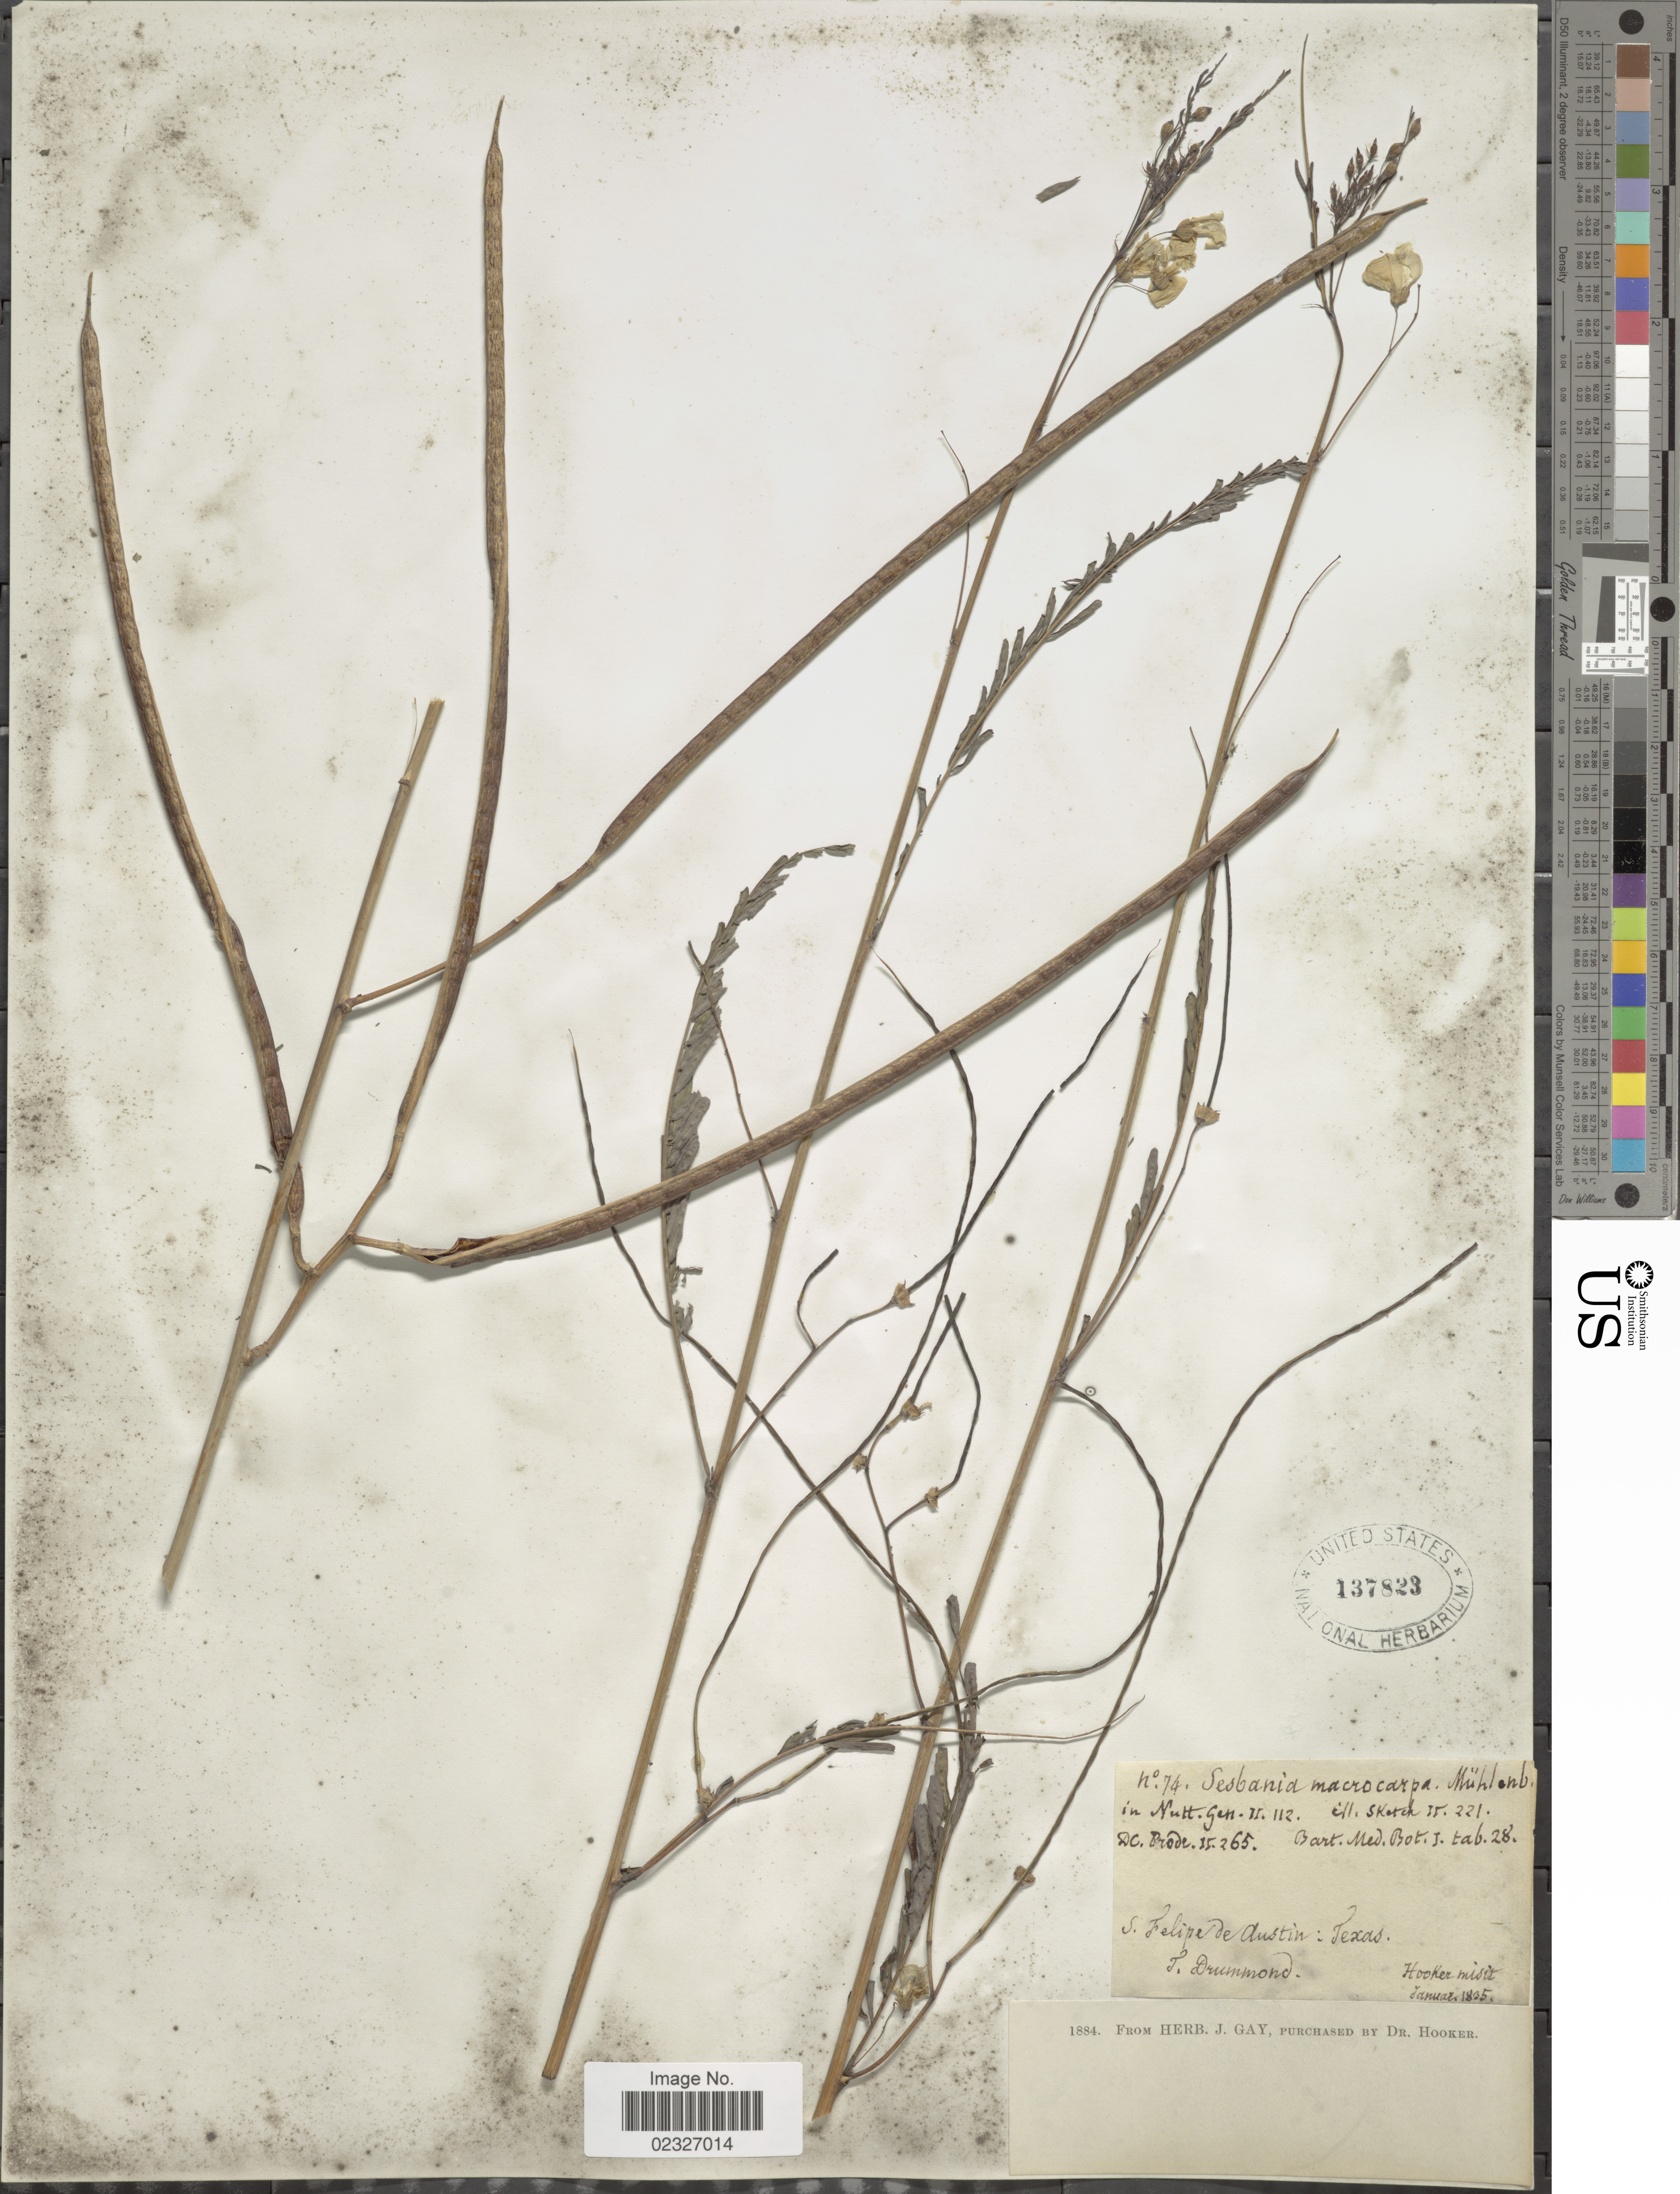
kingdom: Plantae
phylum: Tracheophyta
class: Magnoliopsida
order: Fabales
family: Fabaceae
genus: Sesbania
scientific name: Sesbania exaltata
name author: (Raf.) Cory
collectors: T. Drummond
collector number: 74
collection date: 1835-01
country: United States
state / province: Texas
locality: S. Felipe de Austin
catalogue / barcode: US 137823